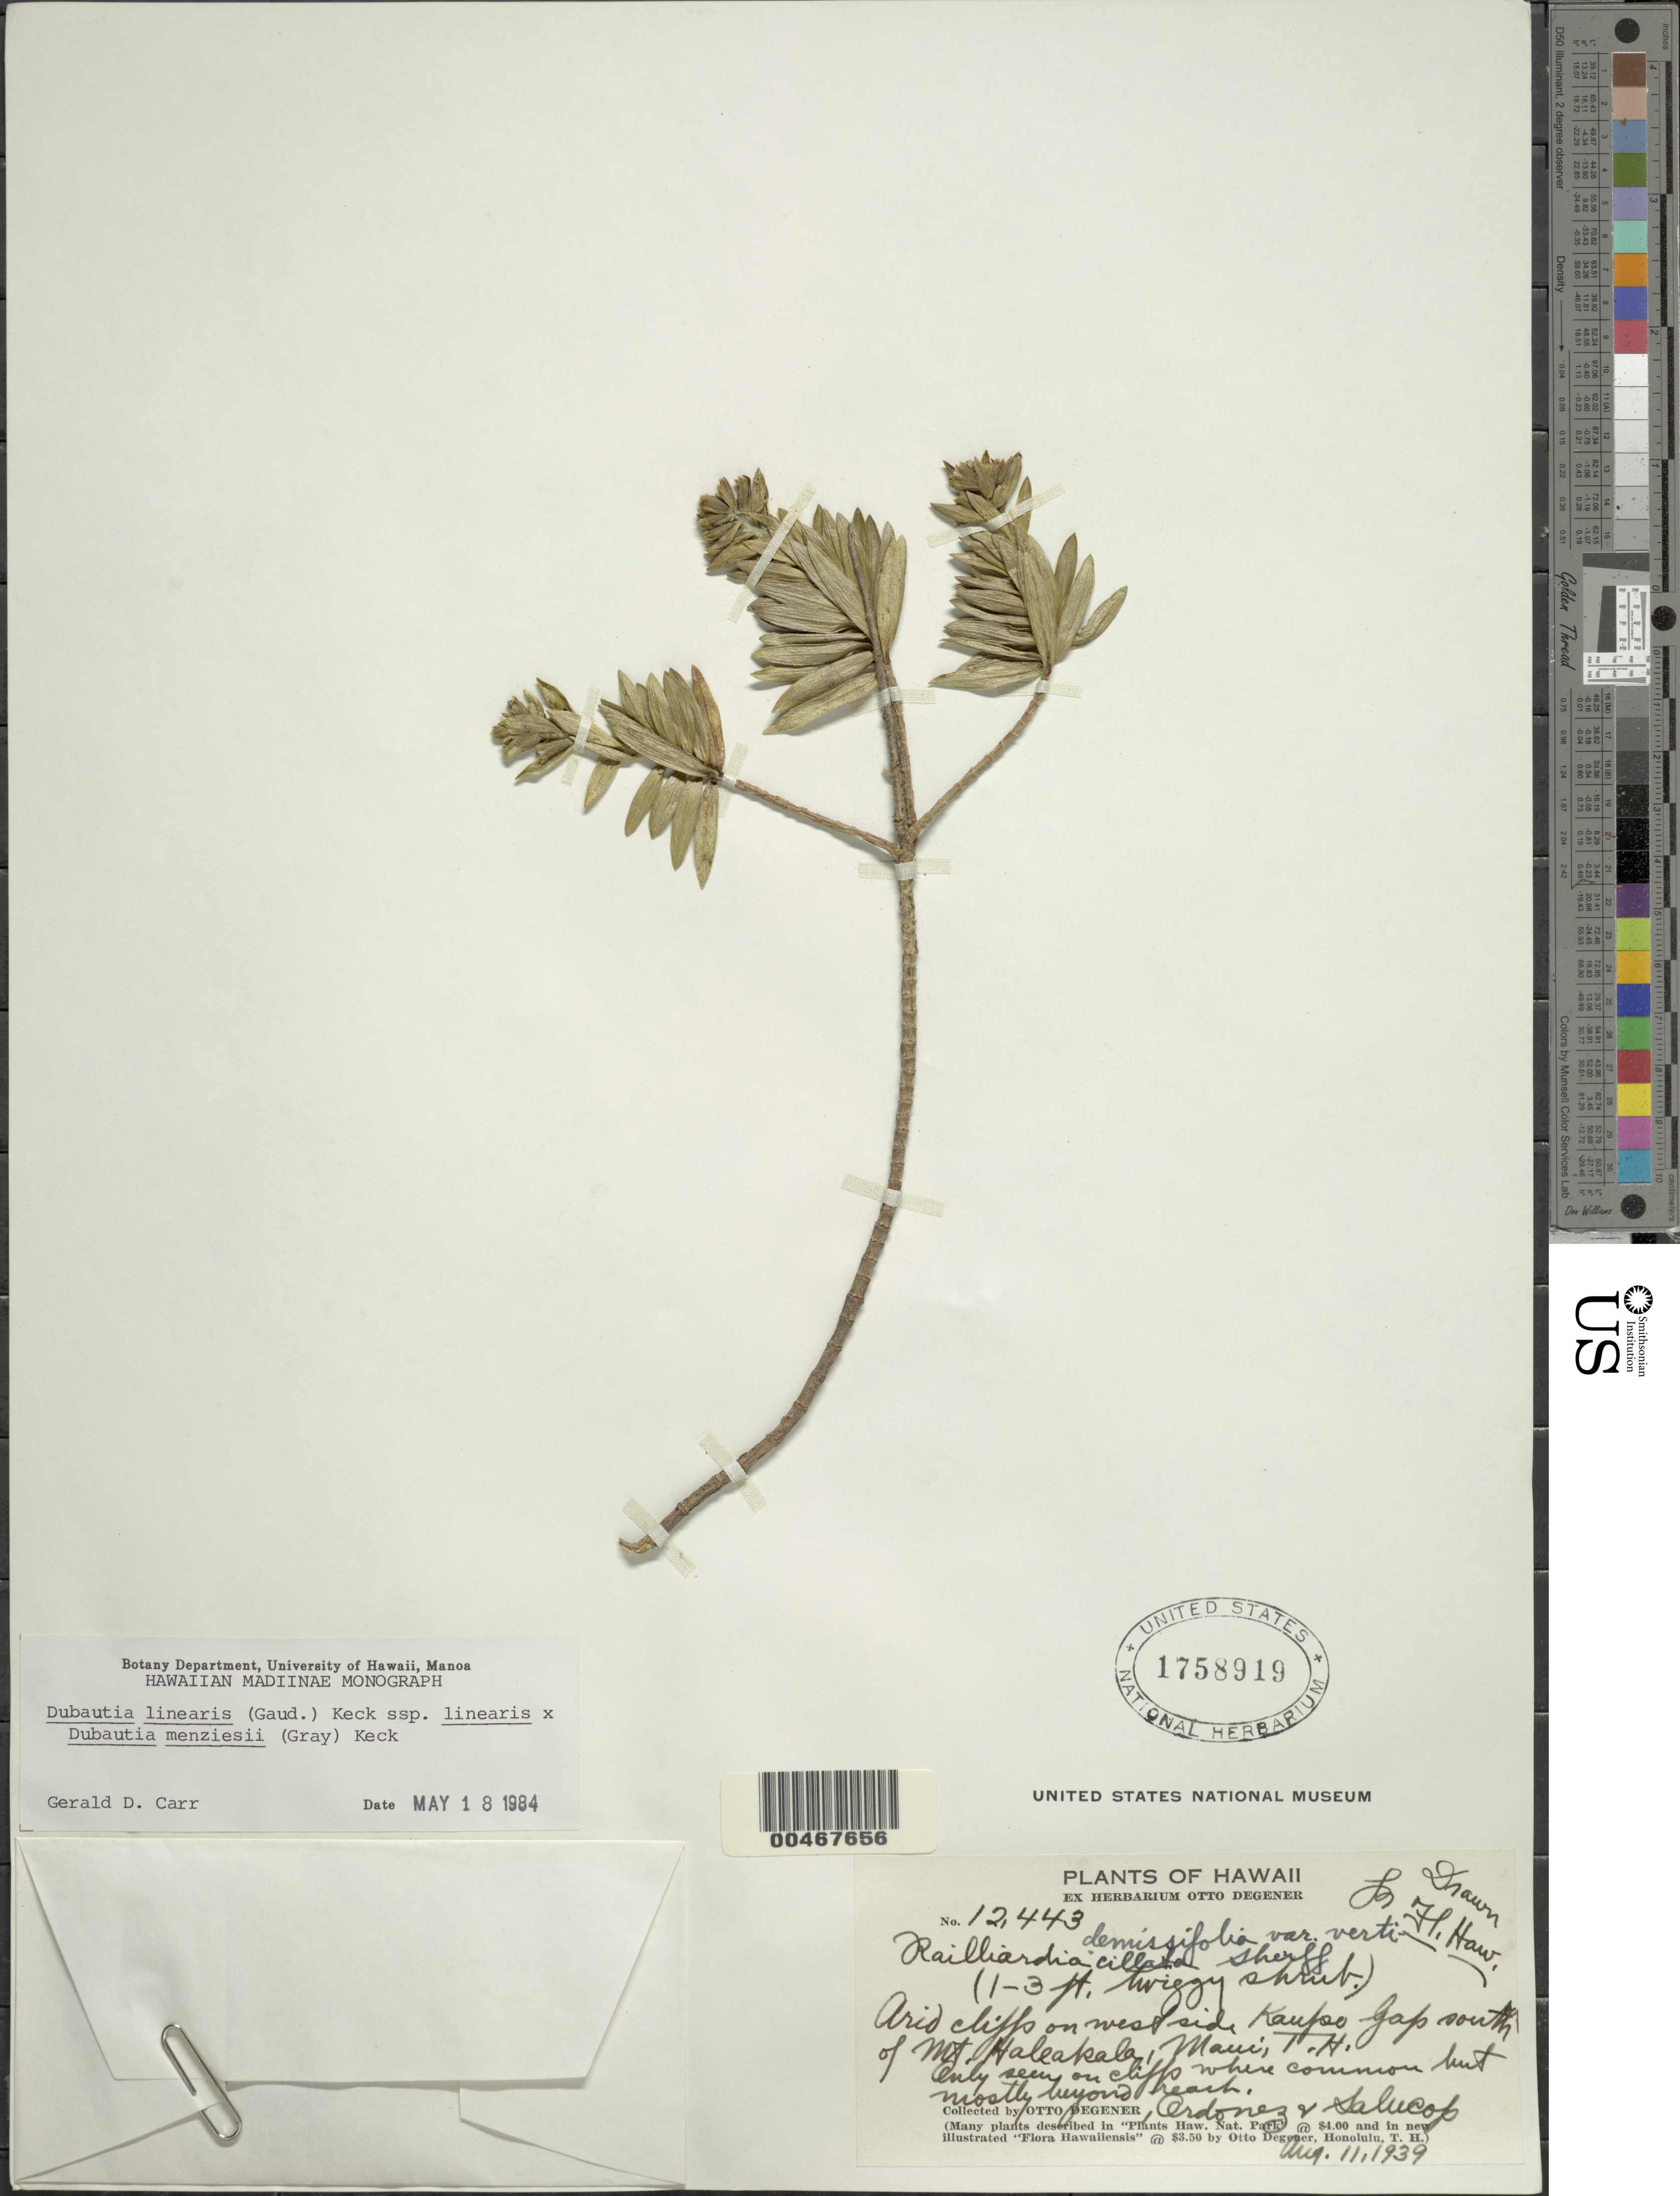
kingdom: Plantae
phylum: Tracheophyta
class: Magnoliopsida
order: Asterales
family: Asteraceae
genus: Dubautia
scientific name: Dubautia linearis subsp. linearis x D. menziesii (A. Gray) D.D. Keck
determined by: Carr, G. D.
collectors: O. Degener, Ordonez & -- Salucop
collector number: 12443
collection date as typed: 11 Aug 1939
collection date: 1939-08-11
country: United States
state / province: Hawaii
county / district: Maui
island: Maui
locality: W side Kaupo Gap, S of Mt. Haleakala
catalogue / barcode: US 1758919